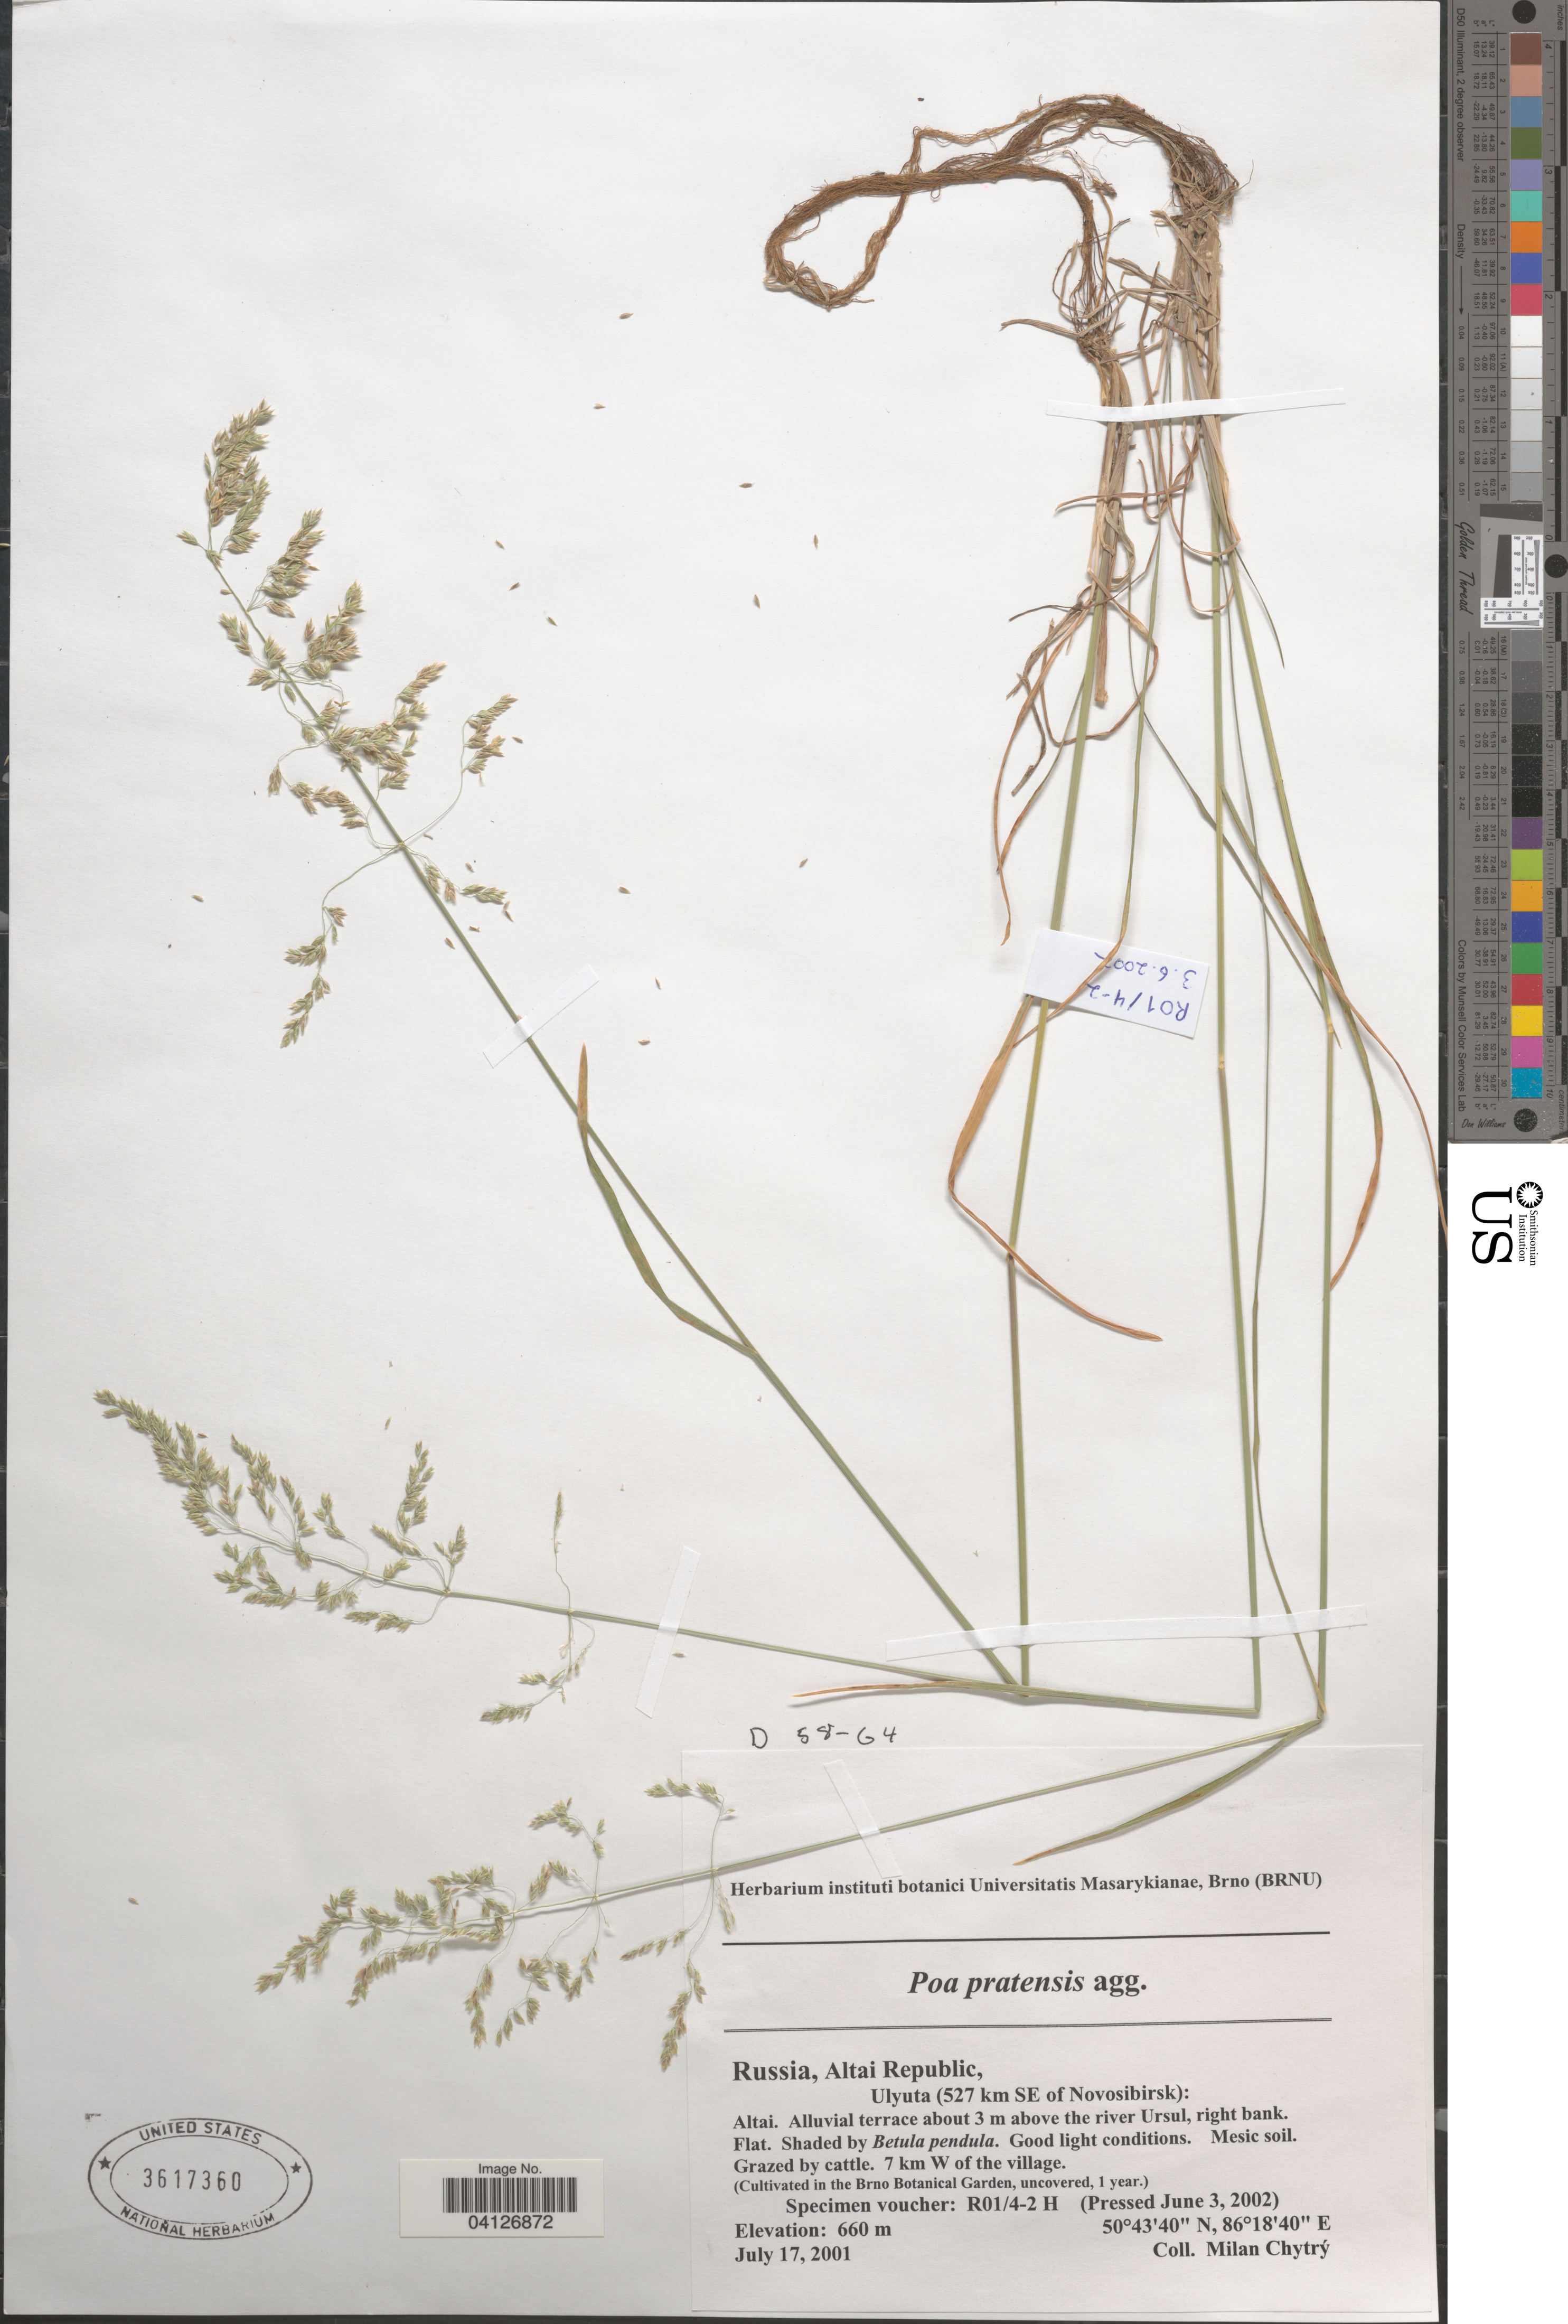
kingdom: Plantae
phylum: Tracheophyta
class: Liliopsida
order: Poales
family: Poaceae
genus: Poa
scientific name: Poa pratensis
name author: L.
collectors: Ex herb. instituti botanici Universitatis Masarykianae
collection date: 2002-06-03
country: Czechia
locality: In the Brno Botanical Garden, covered; and uncovered, 11 months.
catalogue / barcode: US 3617360